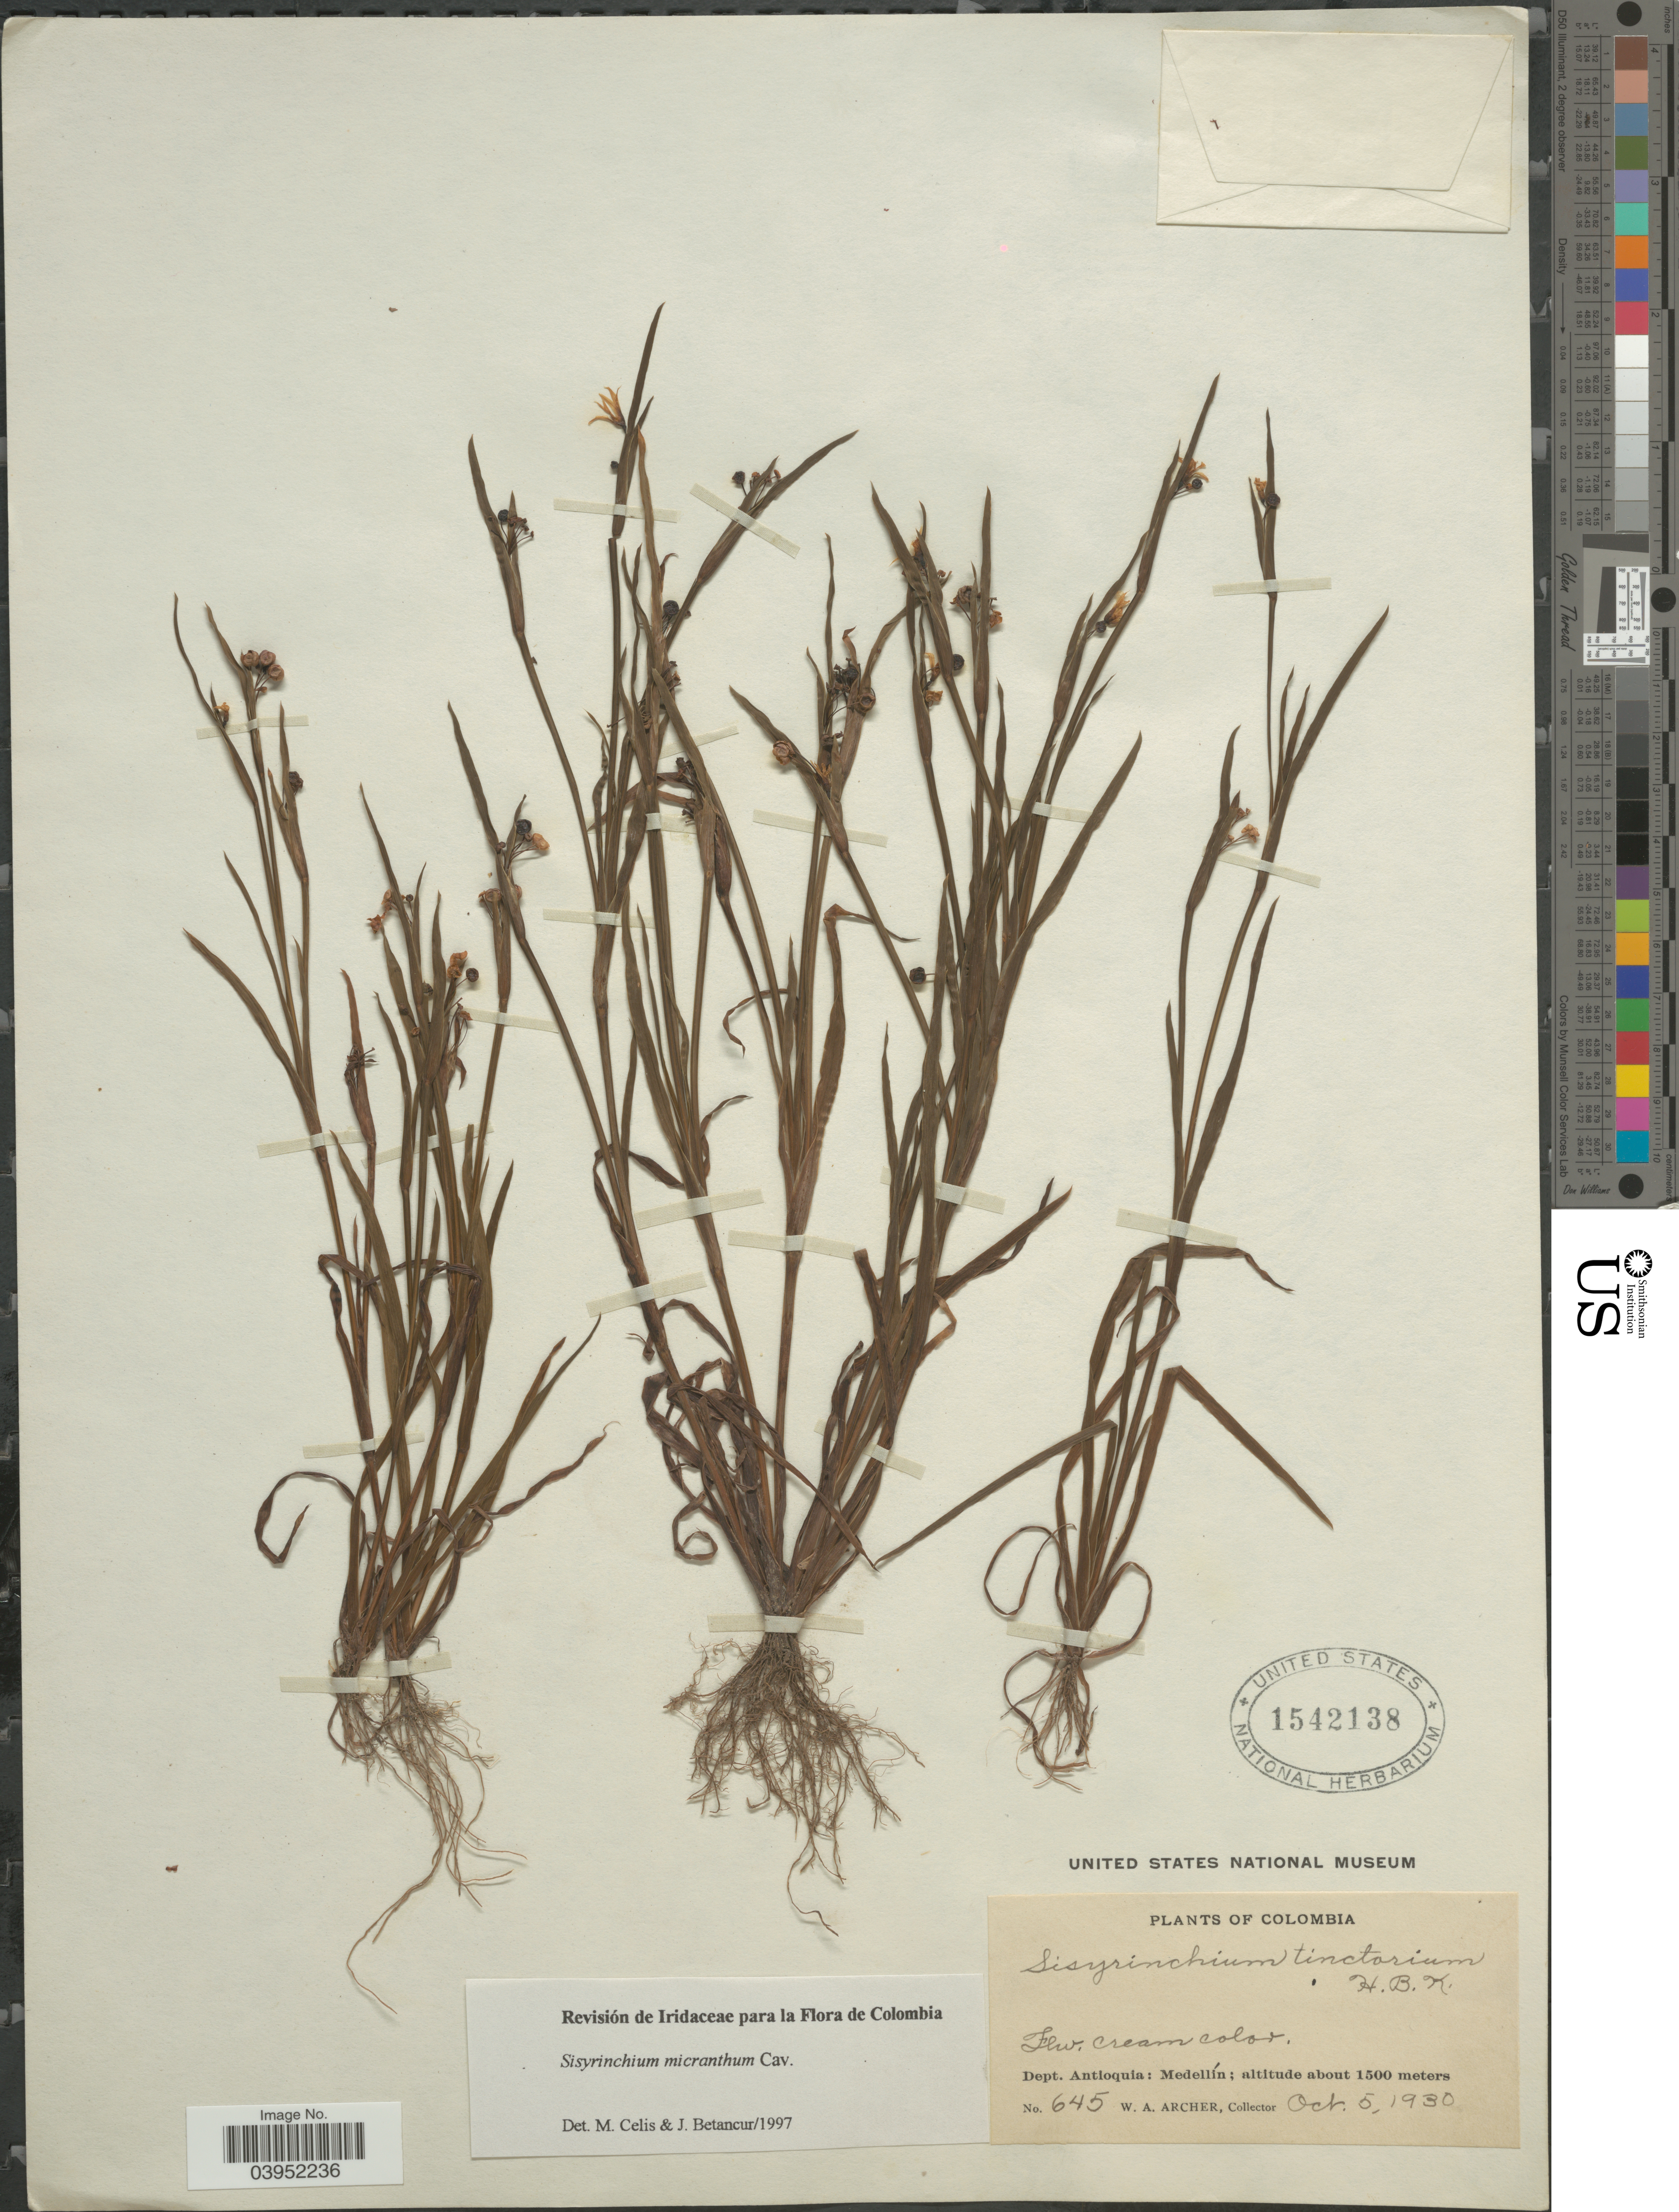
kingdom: Plantae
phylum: Tracheophyta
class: Liliopsida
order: Asparagales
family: Iridaceae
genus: Sisyrinchium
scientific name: Sisyrinchium micranthum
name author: Cav.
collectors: W. Archer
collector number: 645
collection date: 1930-10-05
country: Colombia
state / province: Antioquia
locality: Dept. Antioquia: Medellín.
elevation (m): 1500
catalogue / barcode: US 1542138